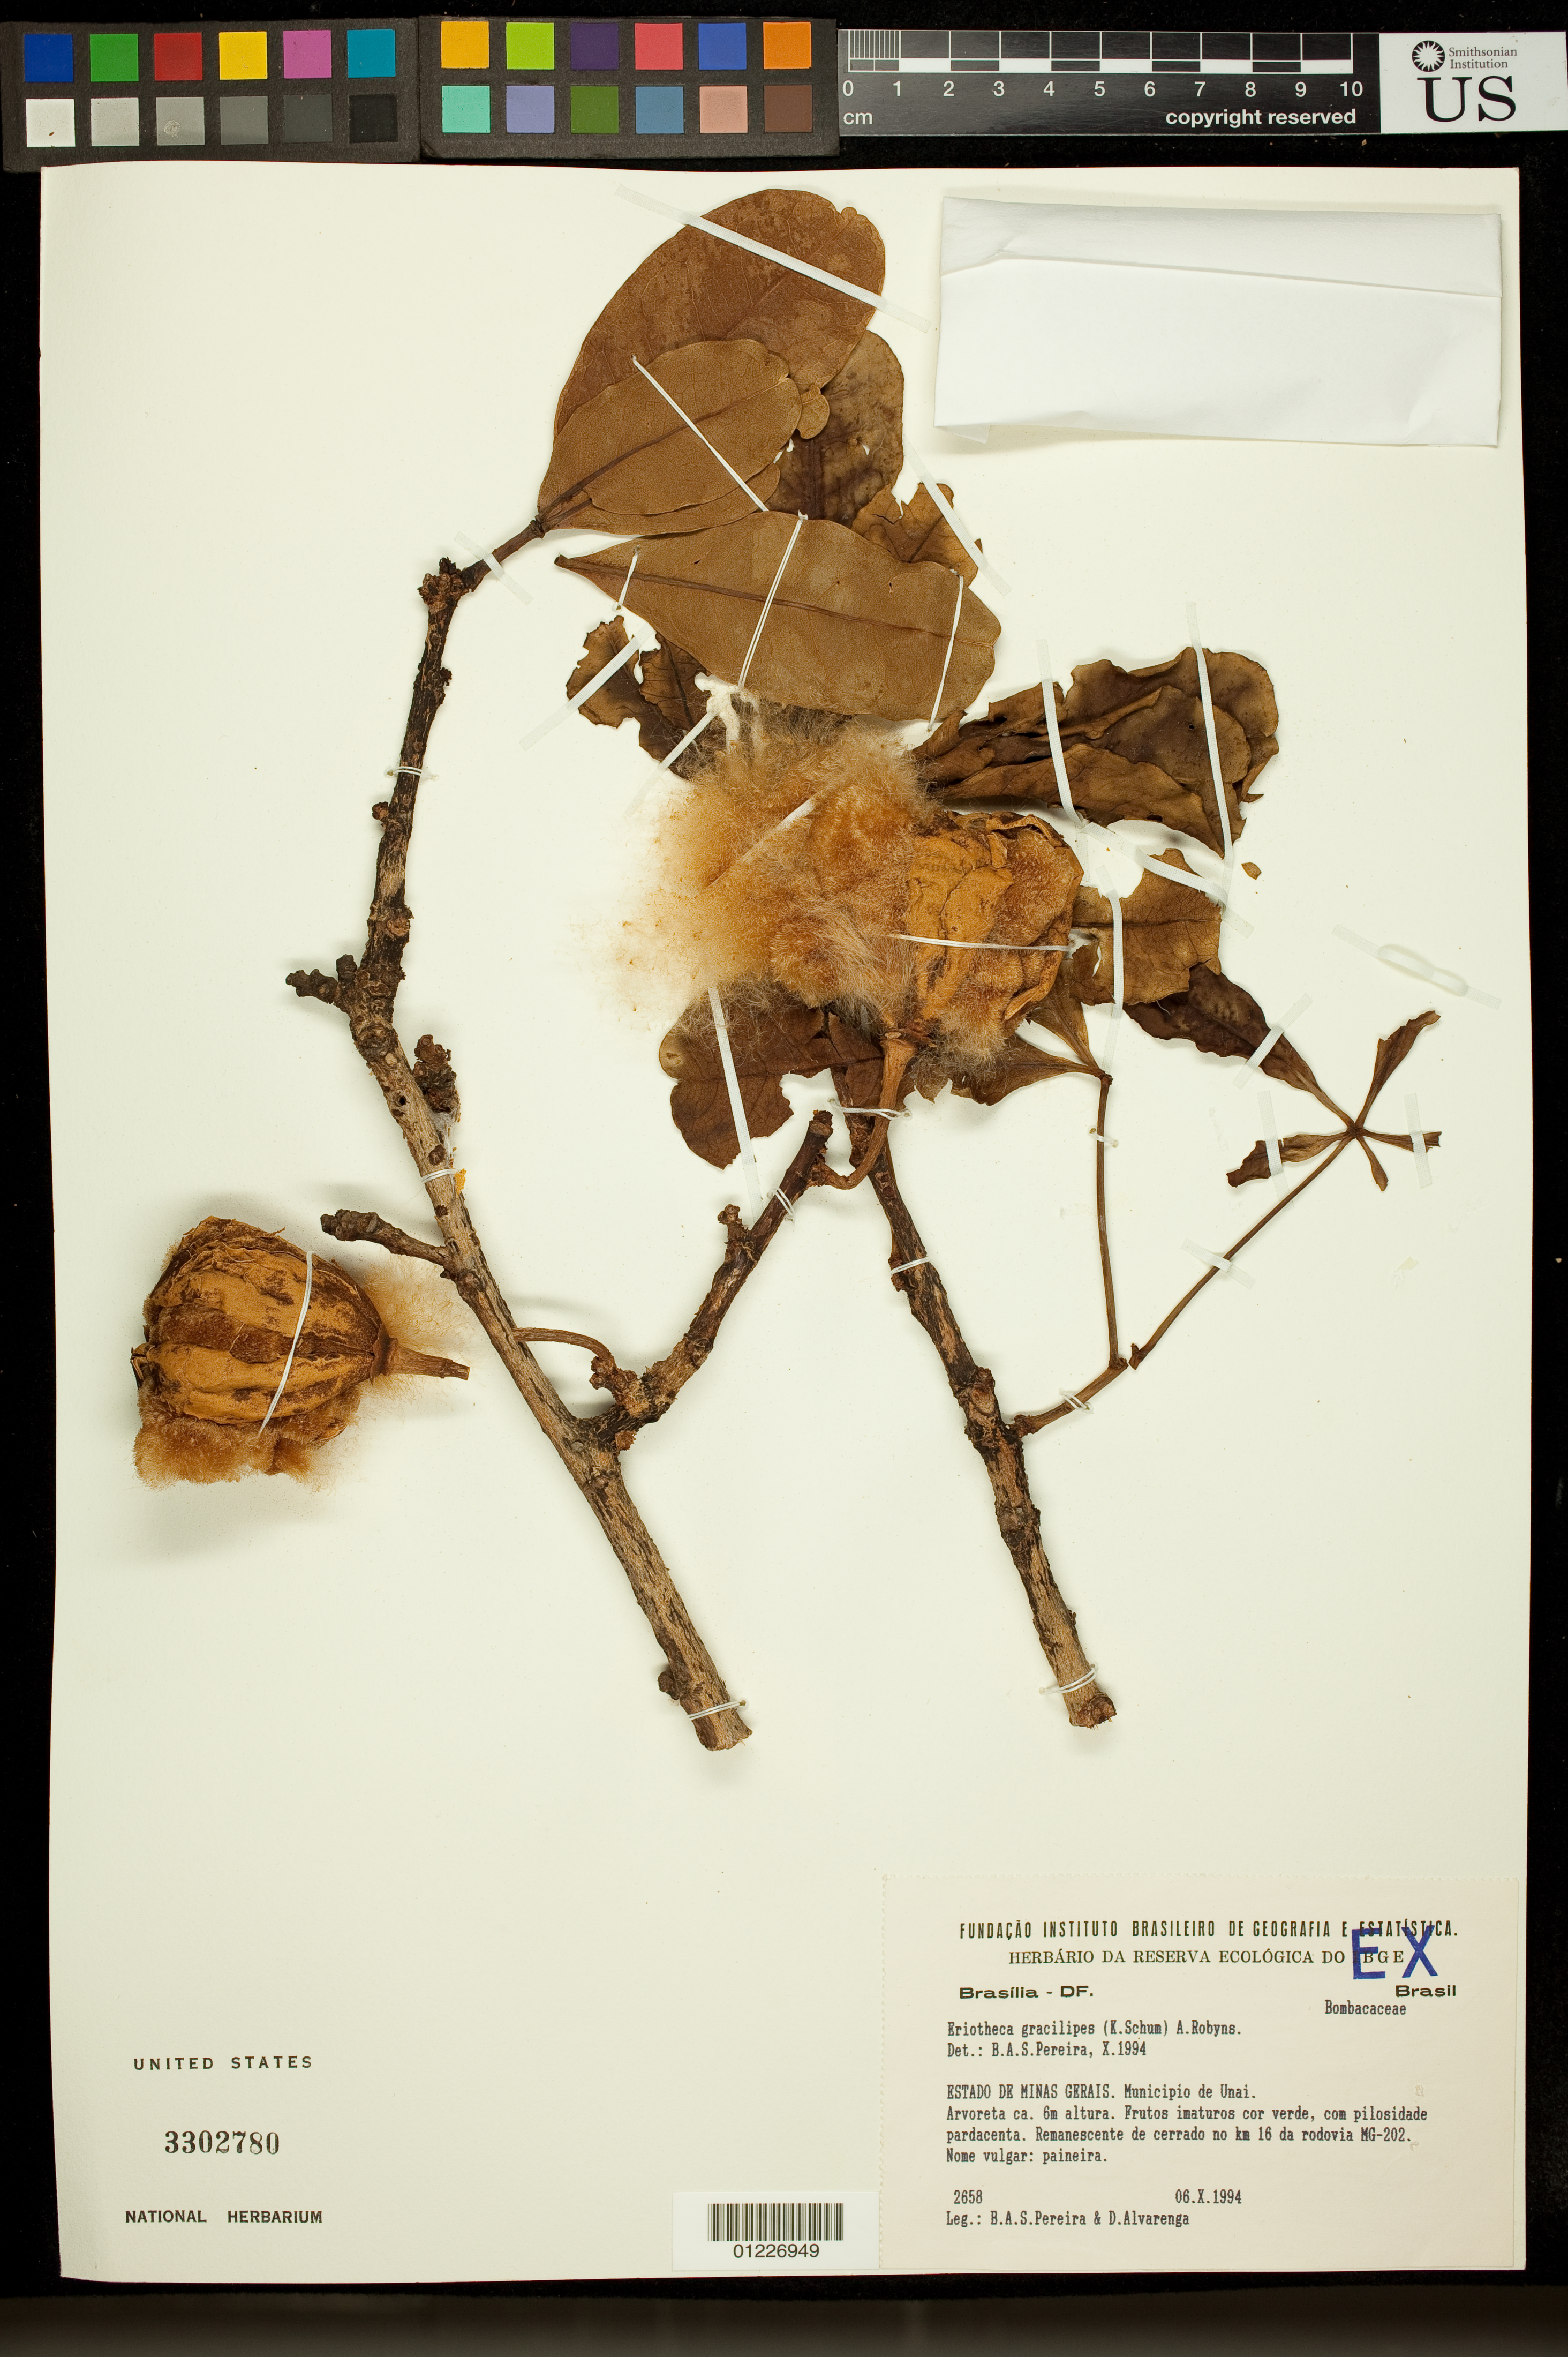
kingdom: Plantae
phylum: Tracheophyta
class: Magnoliopsida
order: Malvales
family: Malvaceae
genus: Pachira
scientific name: Pachira gracilipes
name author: (K. Schum.) V.N. Yoshik. & M.C. Duarte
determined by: Dorr, Laurence J., Curator (BOT), Smithsonian Institution - National Museum of Natural History (UNITED STATES)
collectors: B. A. S. Pereira & D. Alvarenga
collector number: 2658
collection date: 1994-10-06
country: Brazil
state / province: Minas Gerais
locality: Municipio de Unai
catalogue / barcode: US 3302780